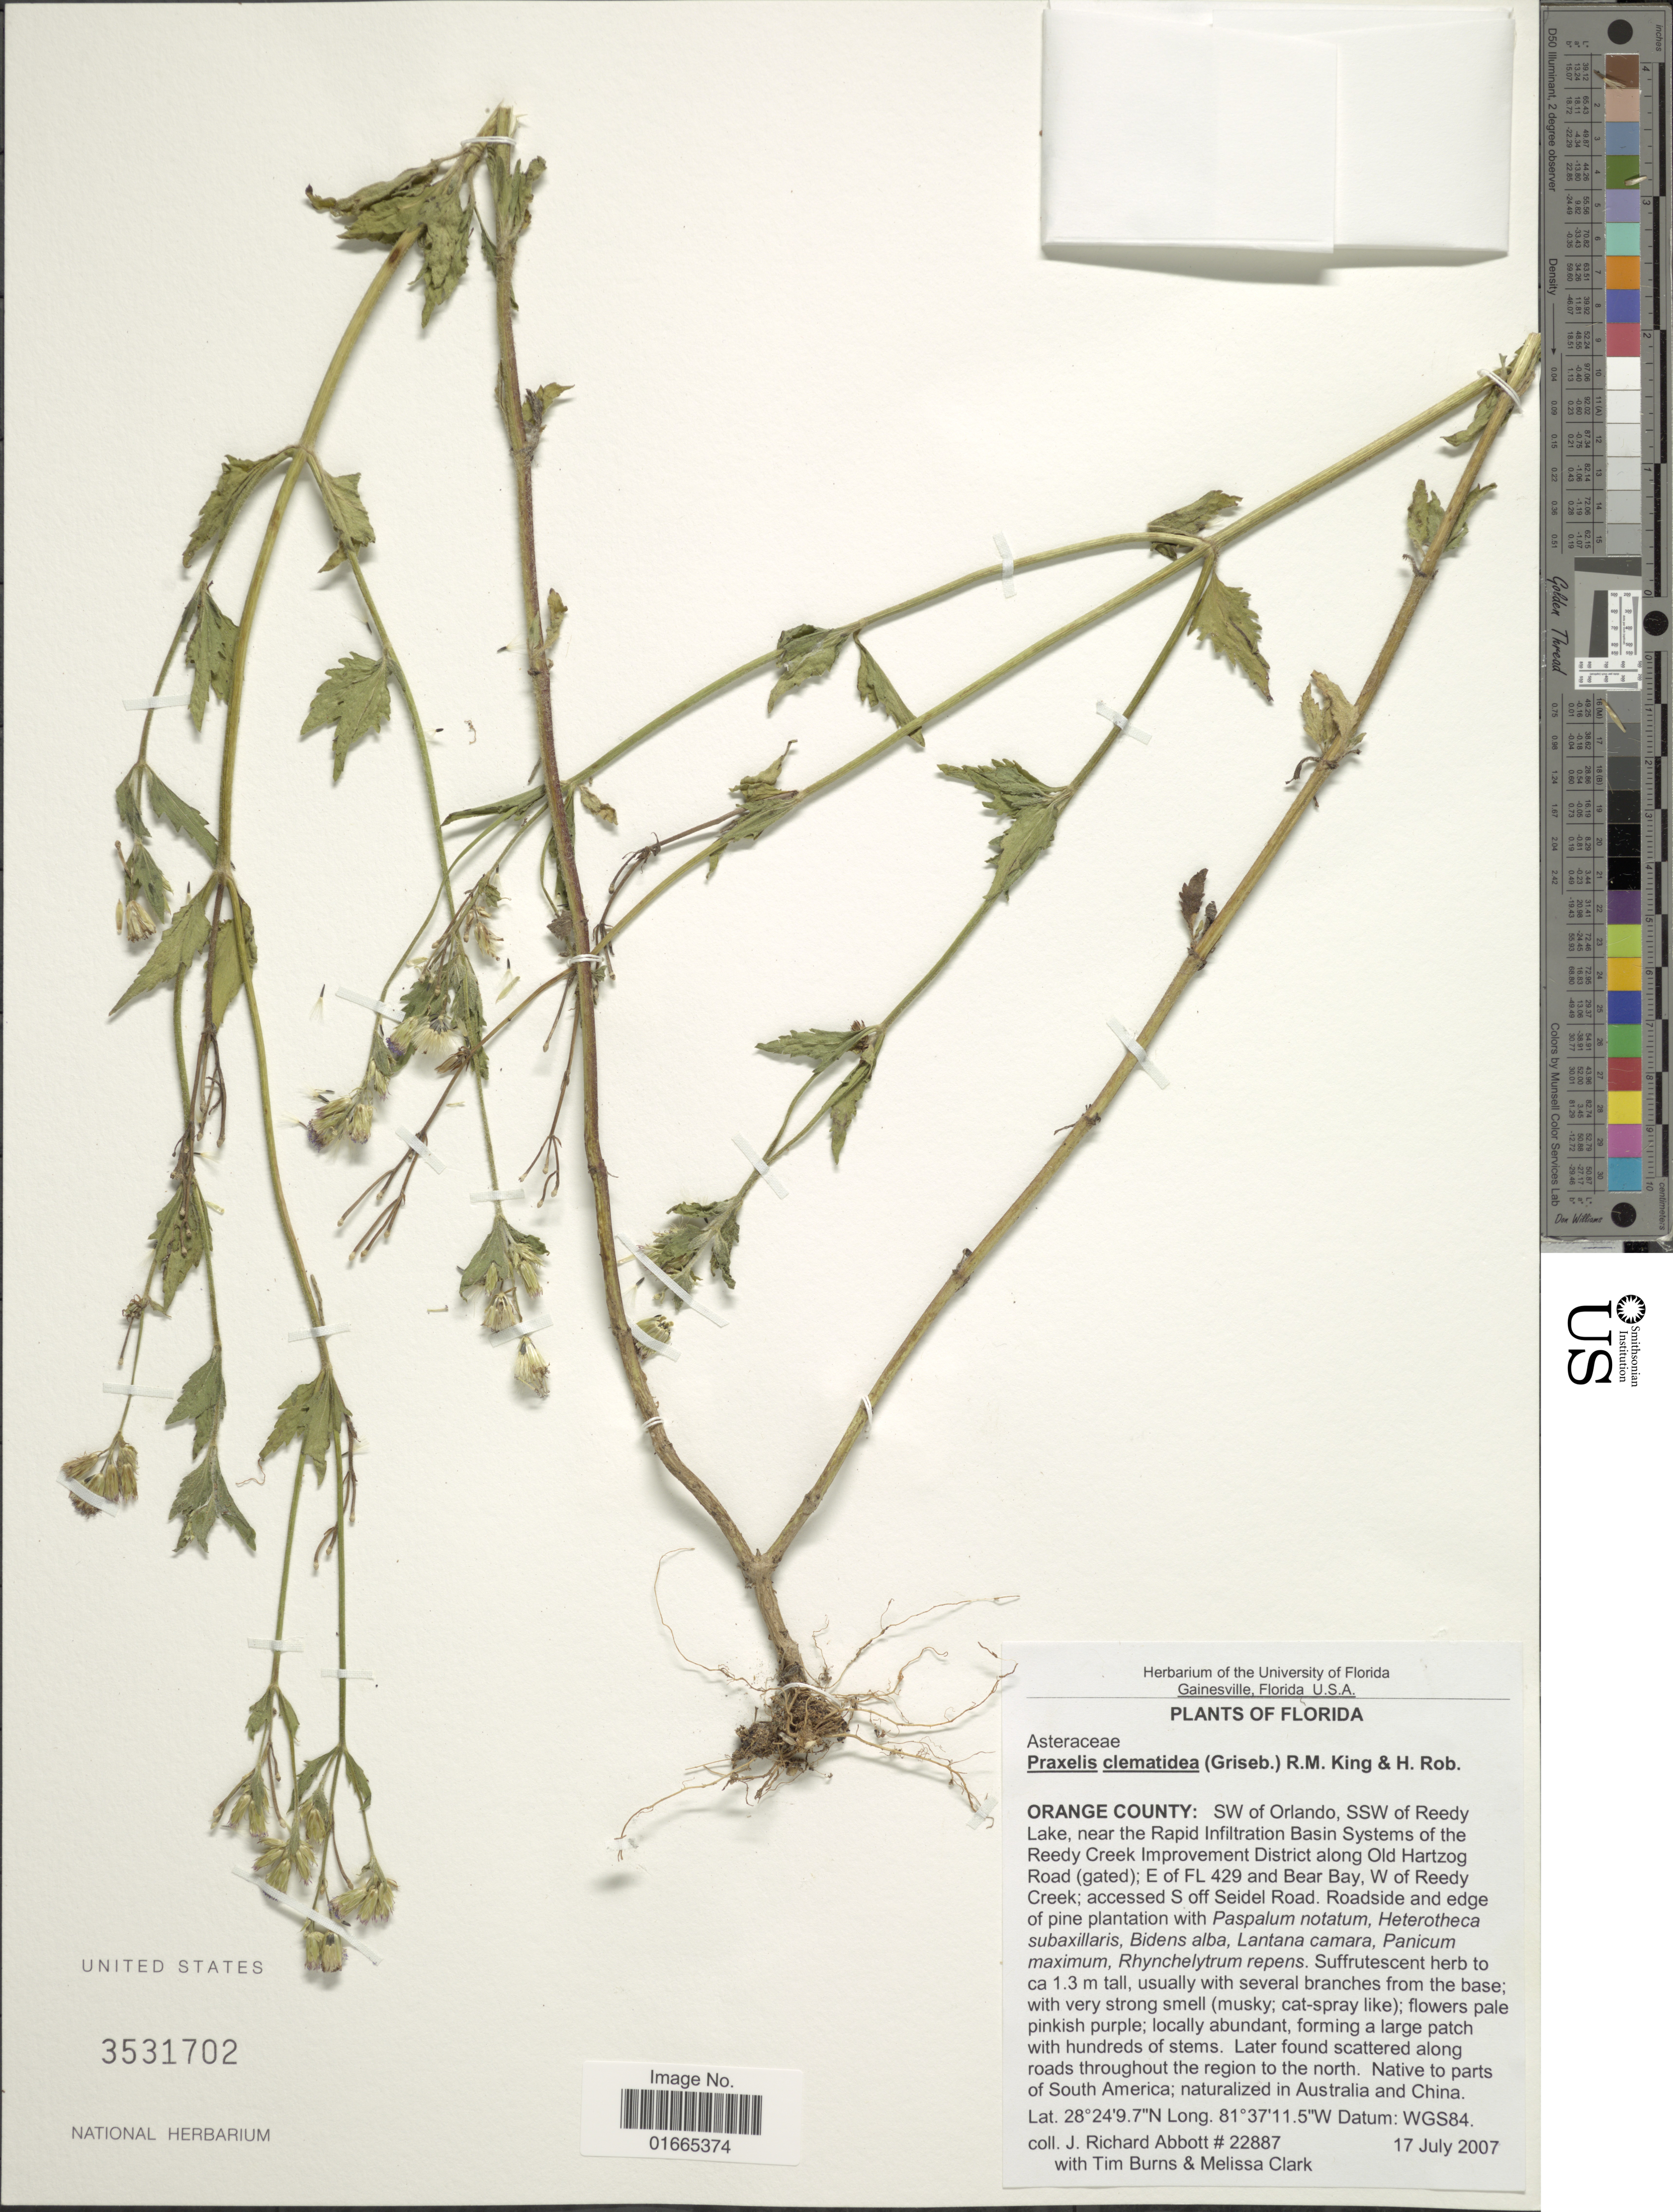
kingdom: Plantae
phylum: Tracheophyta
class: Magnoliopsida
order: Asterales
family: Asteraceae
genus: Praxelis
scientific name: Praxelis clematidea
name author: (Griseb.) R.M. King & H. Rob.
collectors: J. R. Abbott, T. Burns & M. Clark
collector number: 22887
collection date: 2007-07-17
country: United States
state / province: Florida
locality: Orange County: SW of Orlando, SSW of Reedy Lake, near the Rapid Infiltration Basin Systems of the Reedy Creek Improvement District along Old Hartzog Road (gated); E of FL 429 and Bear Bay, W of Reedy Creek; accesed S off Seidel Road.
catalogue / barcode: US 3531702